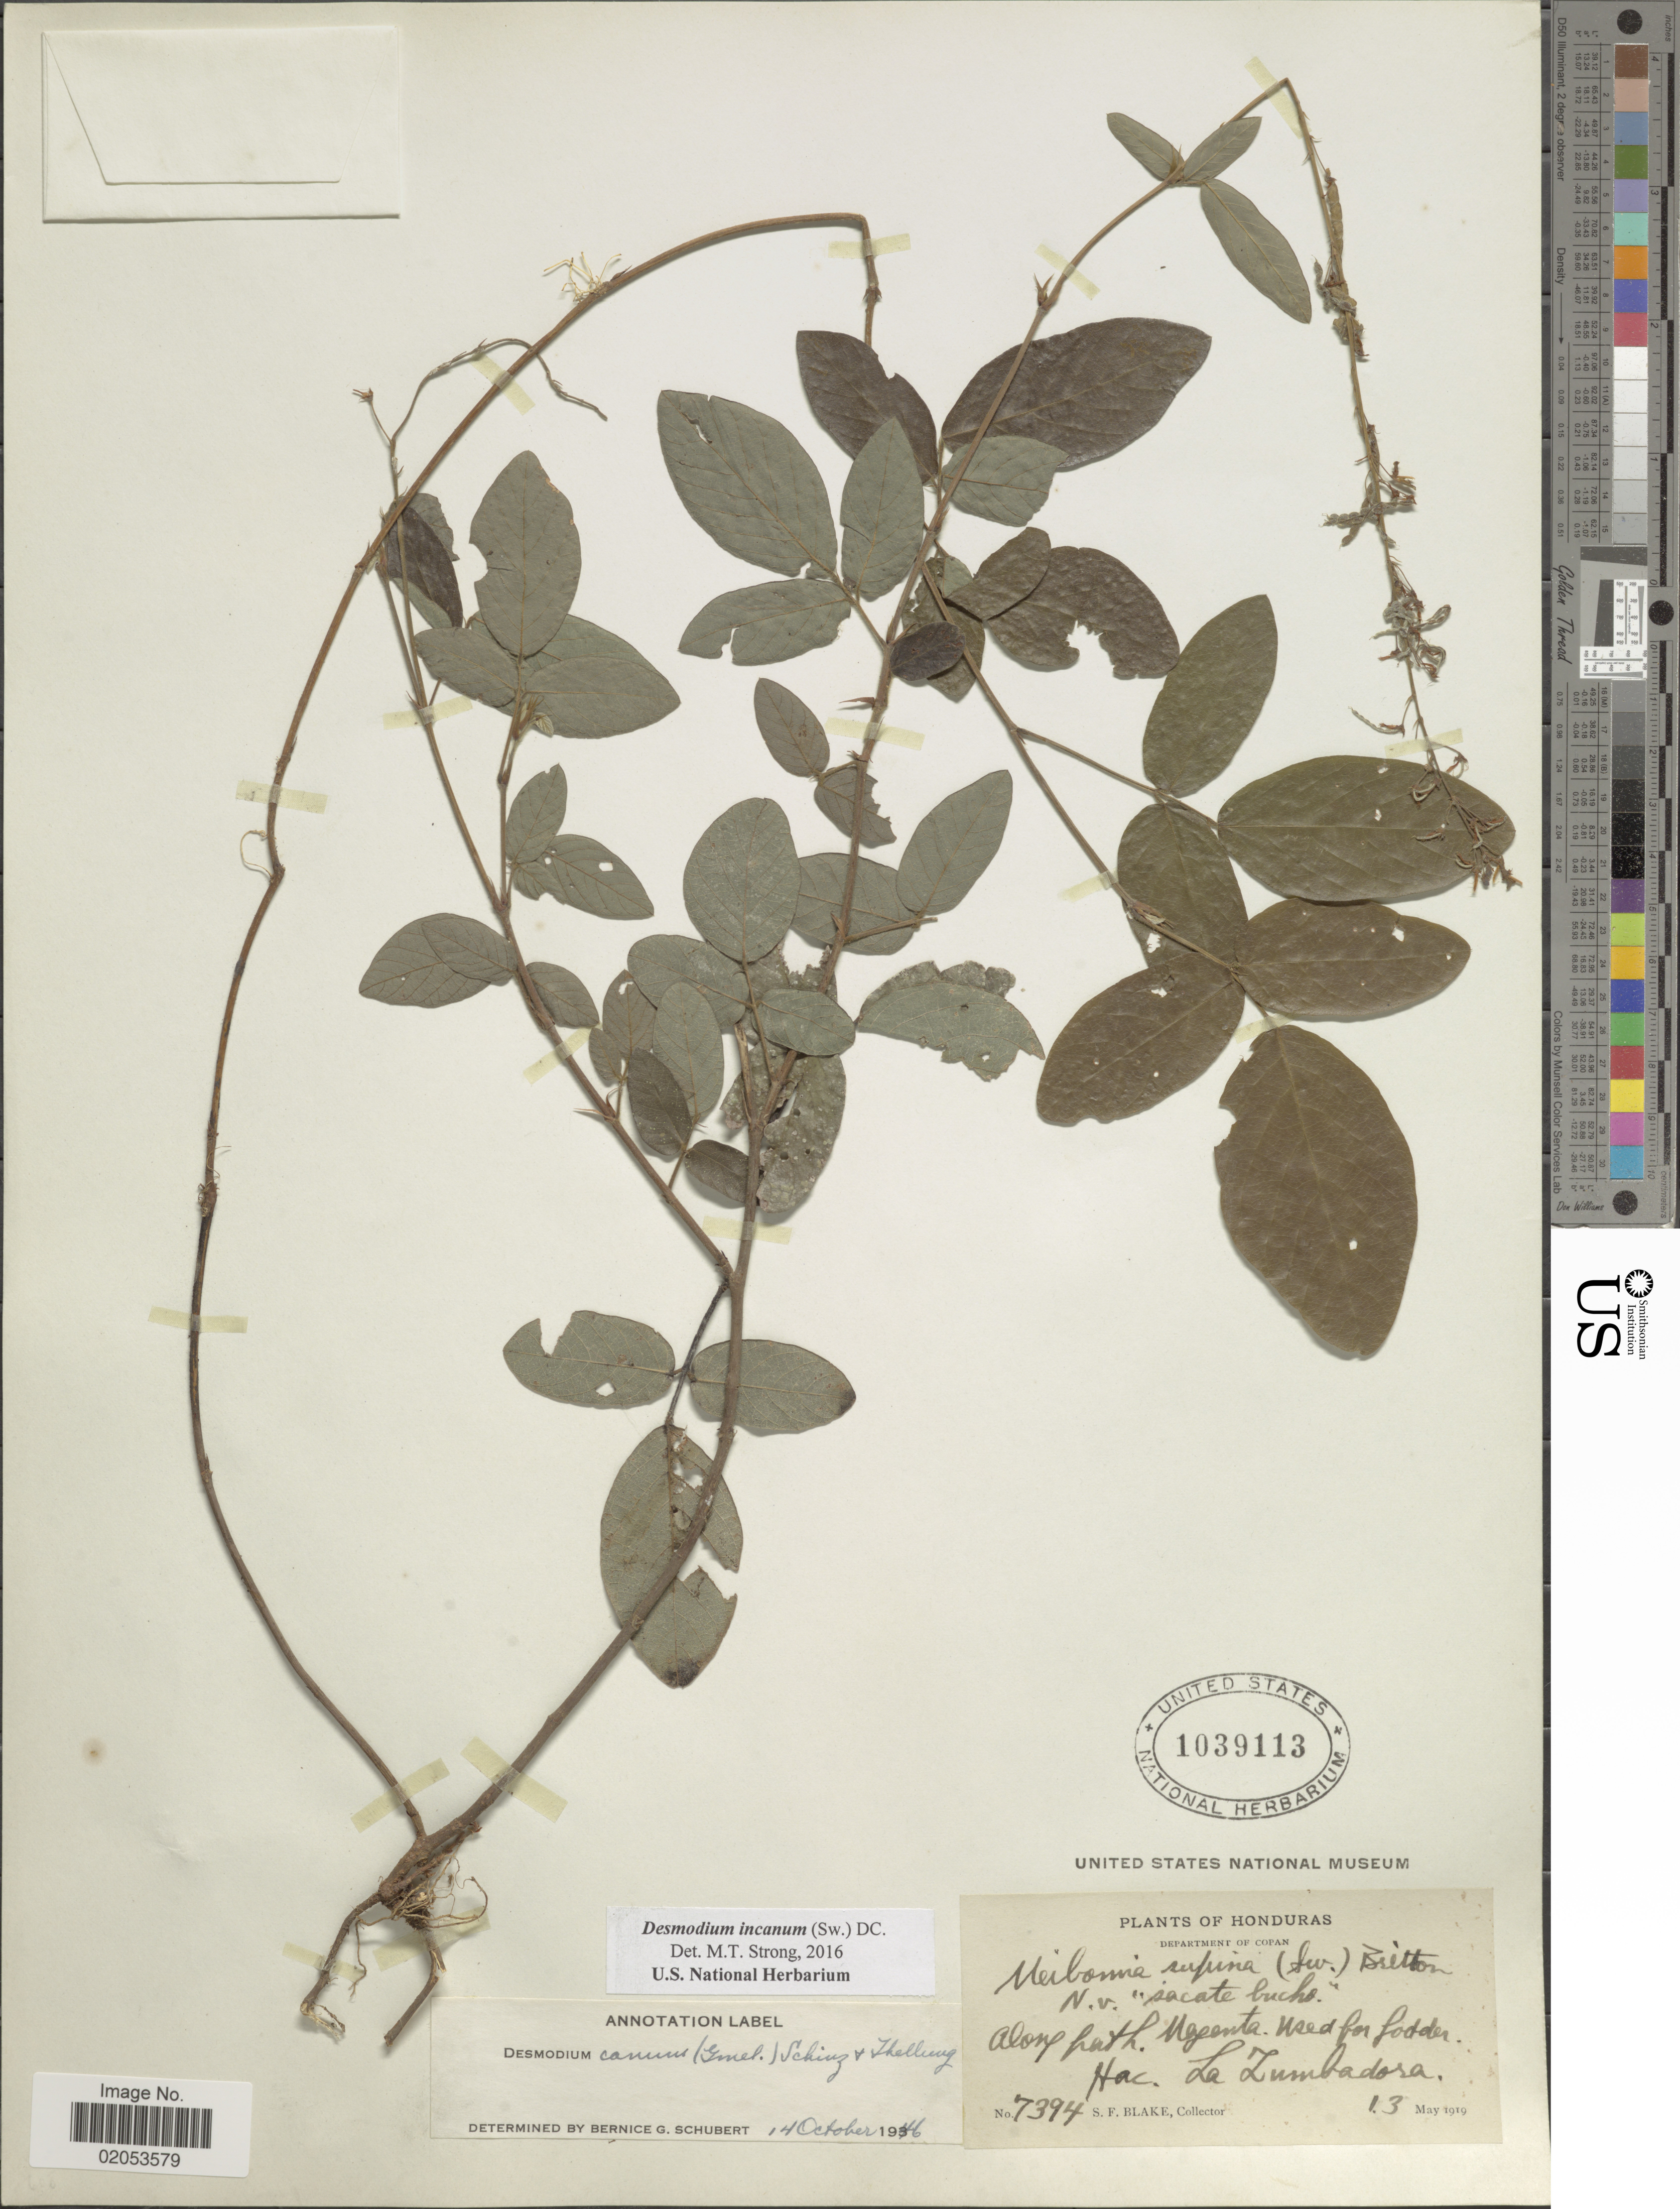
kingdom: Plantae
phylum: Tracheophyta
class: Magnoliopsida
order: Fabales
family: Fabaceae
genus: Desmodium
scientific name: Desmodium incanum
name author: (Sw.) DC.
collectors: S. Blake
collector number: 7394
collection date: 1919-05-13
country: Honduras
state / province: Copán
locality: Hac. la Tumbadora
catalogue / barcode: US 1039113